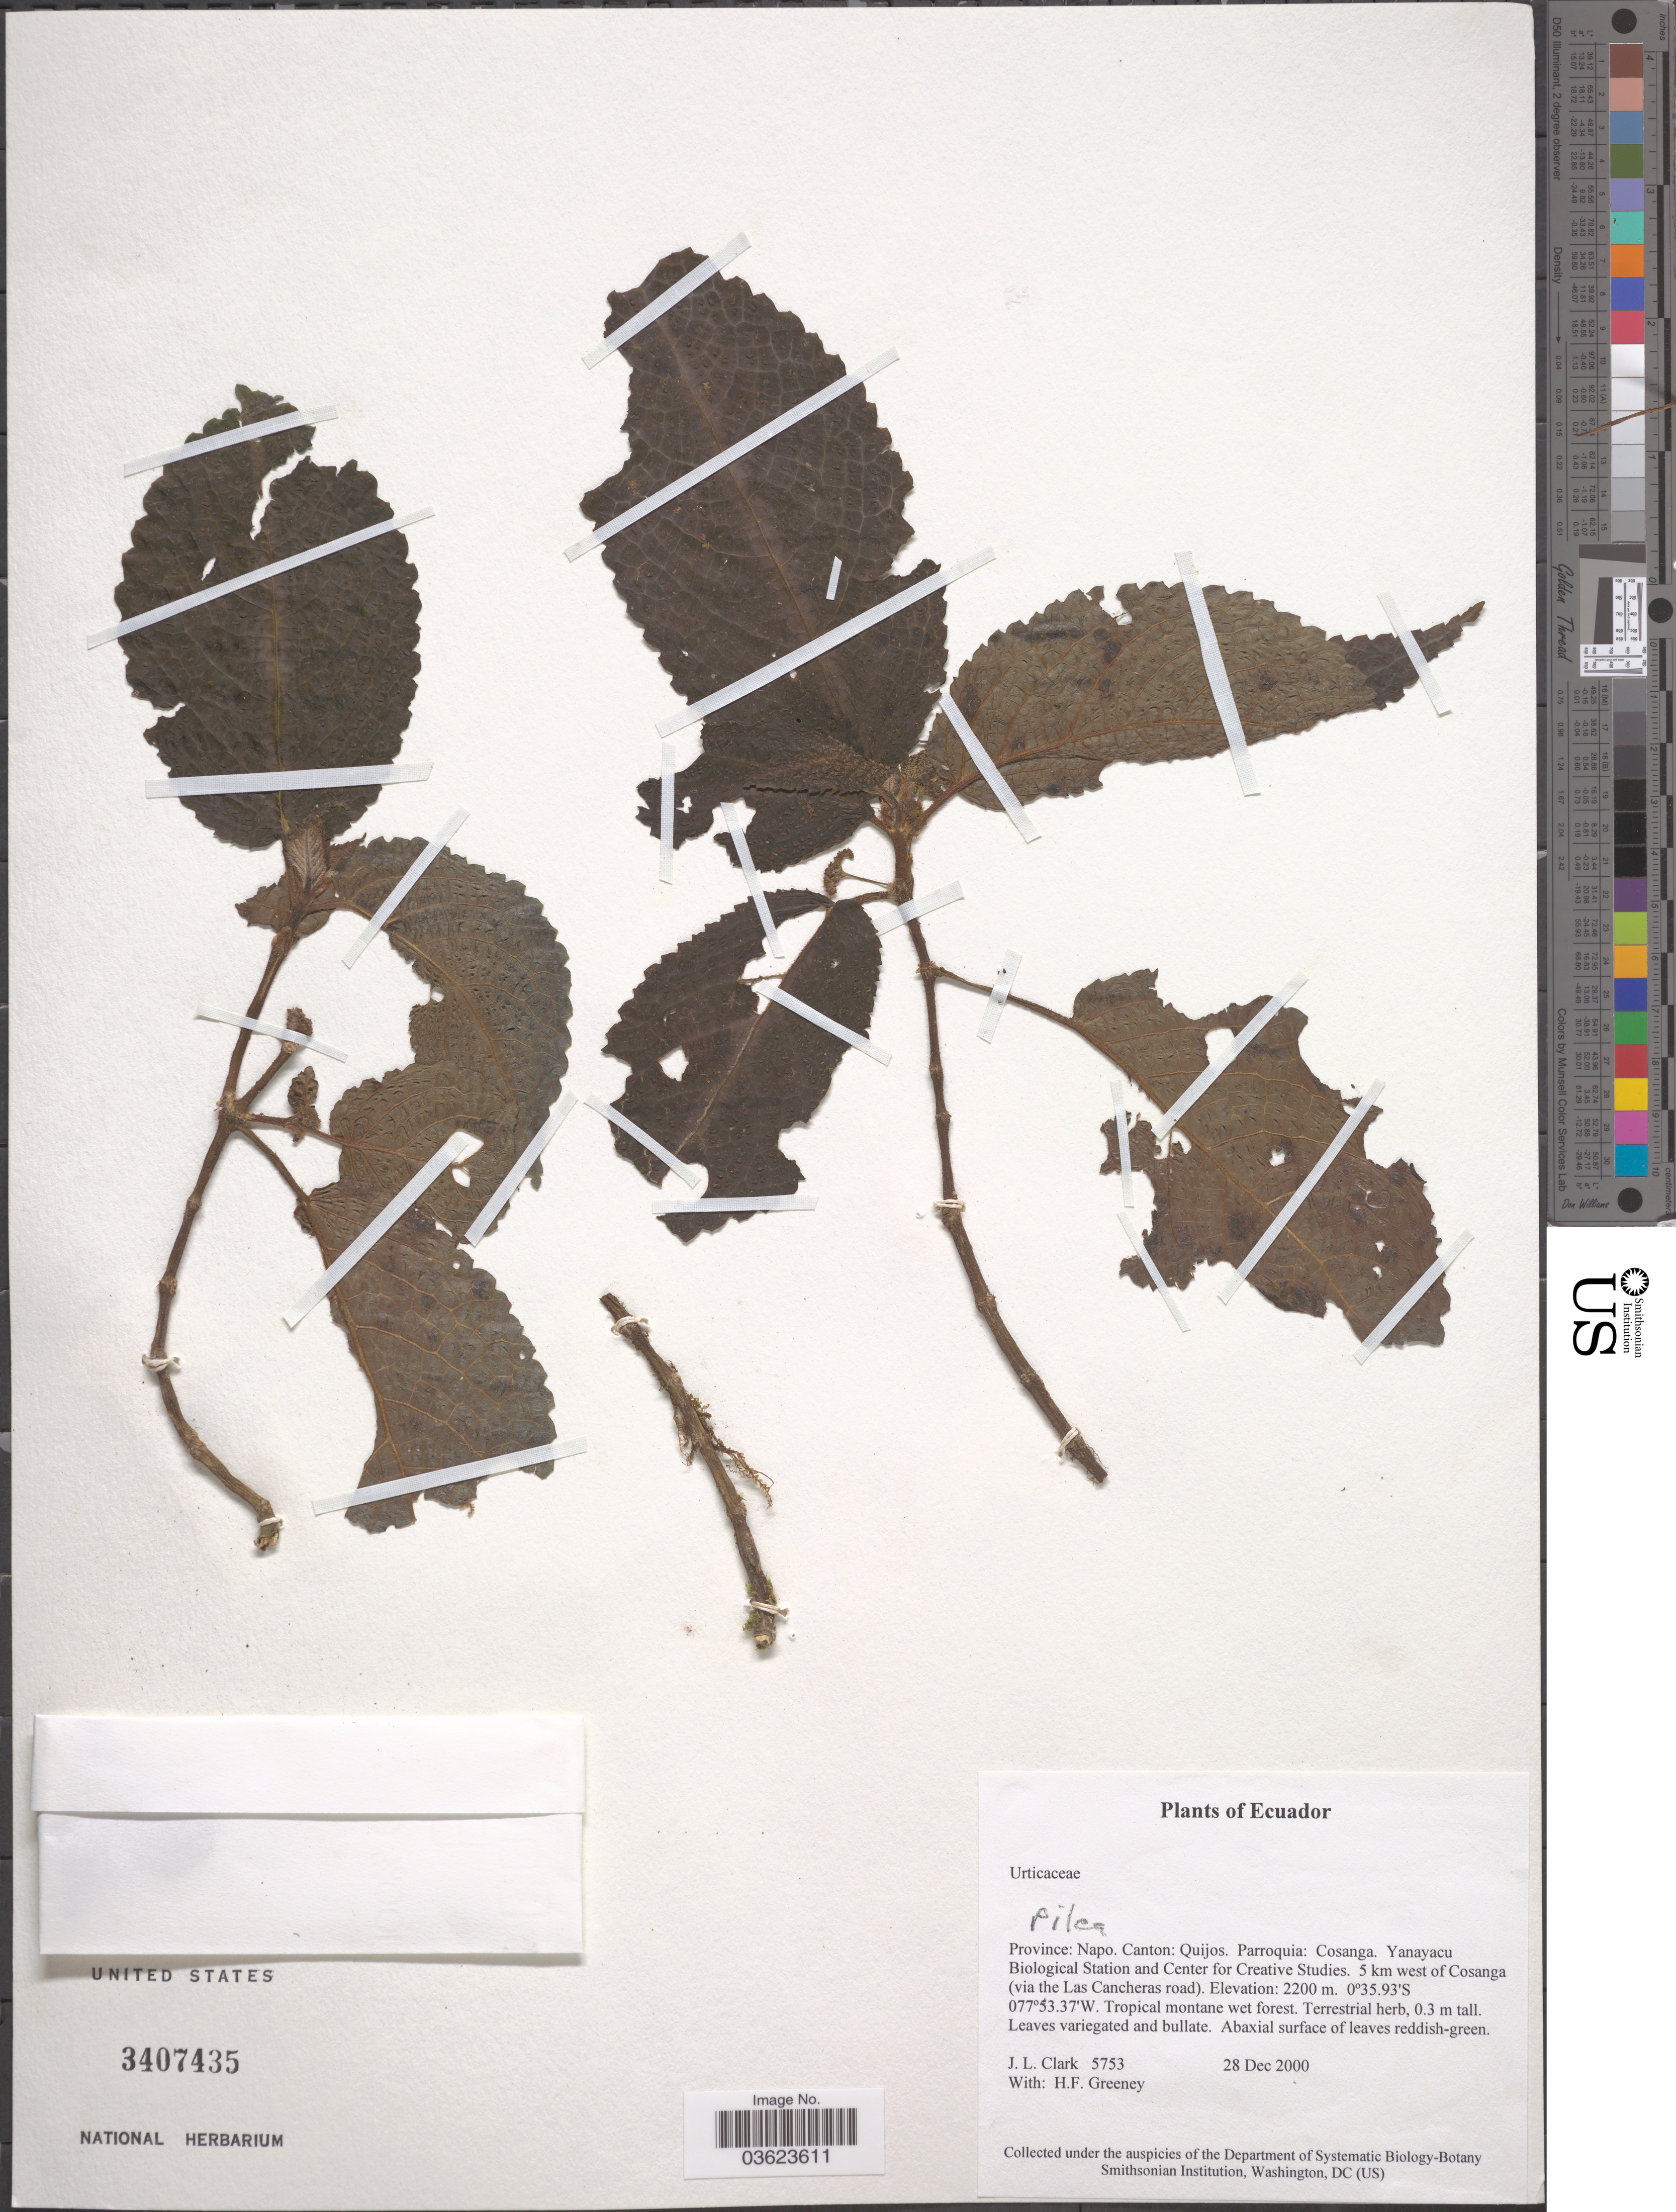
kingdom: Plantae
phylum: Tracheophyta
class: Magnoliopsida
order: Rosales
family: Urticaceae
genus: Pilea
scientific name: Pilea sp.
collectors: J. L. Clark & H. Greeney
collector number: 5753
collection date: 2000-12-28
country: Ecuador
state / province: Napo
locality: Canton: Quijos. Parroquia: Cosanga. Yanayacu Biological Station and Center for Creative Studies. 5 km west of Cosanga (via the Las Cancheras road).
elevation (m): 2200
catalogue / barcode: US 3407435